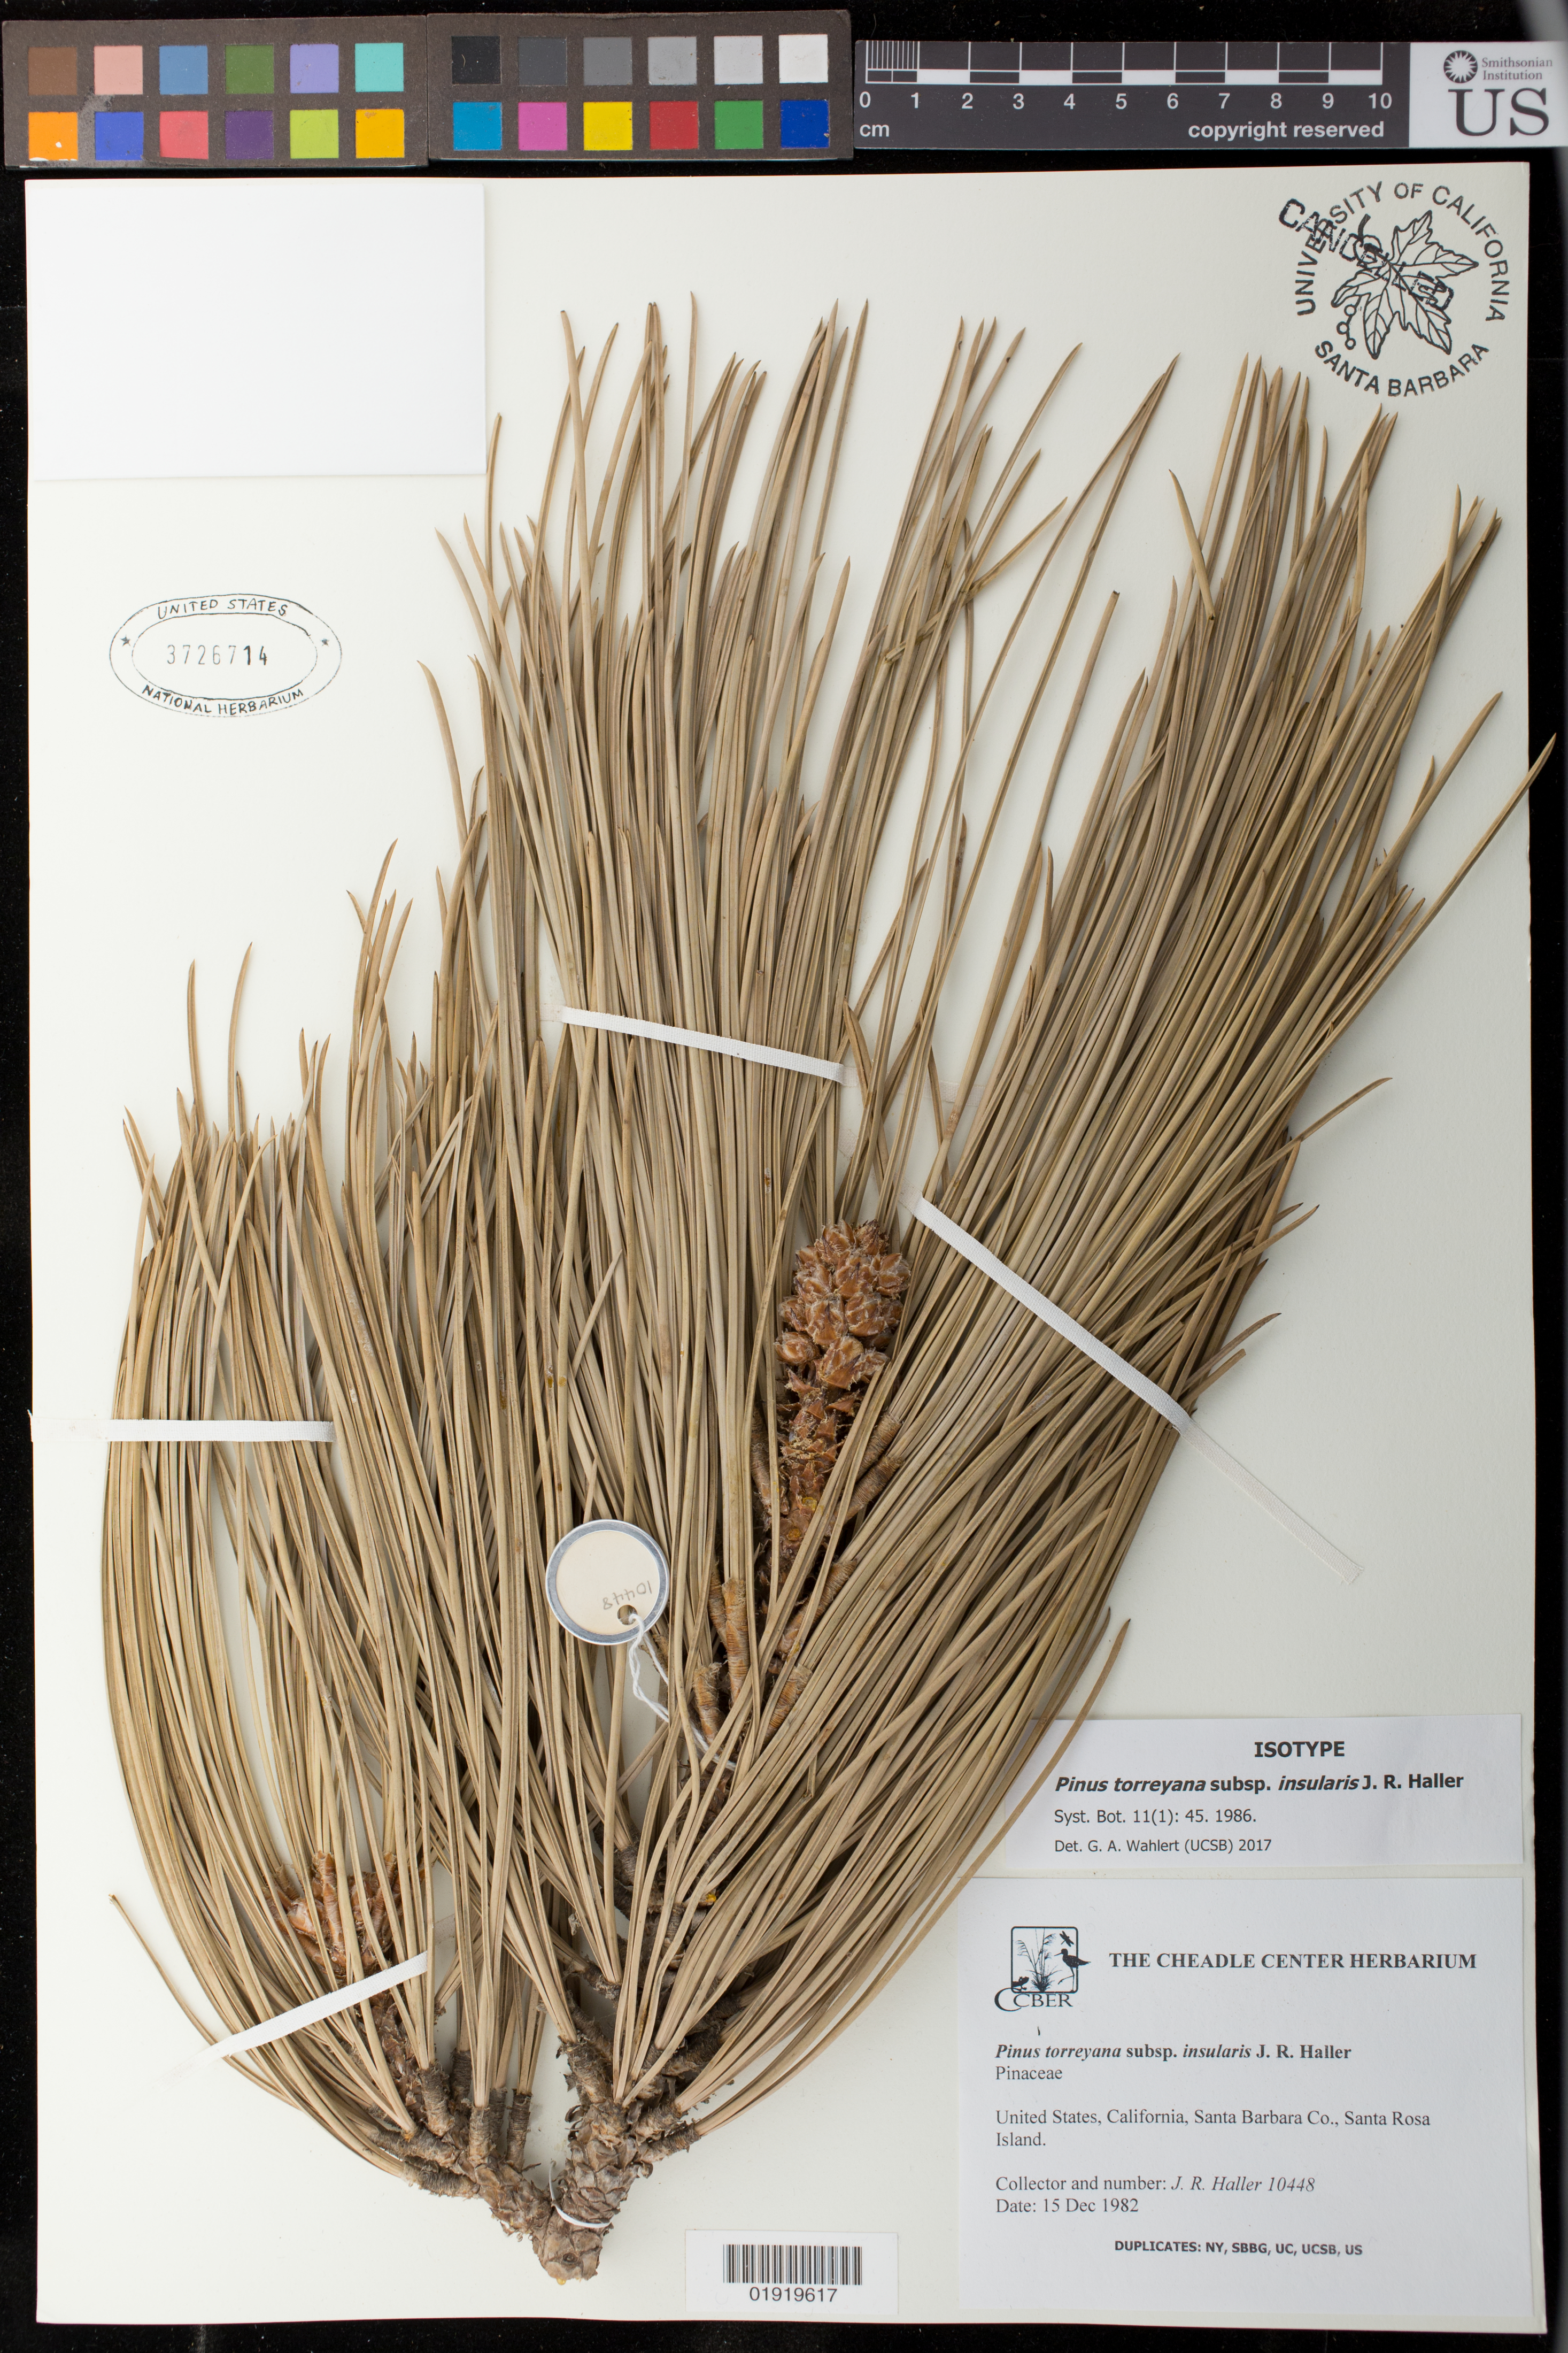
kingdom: Plantae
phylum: Tracheophyta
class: Pinopsida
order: Pinales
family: Pinaceae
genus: Pinus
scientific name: Pinus torreyana subsp. insularis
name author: J.R. Haller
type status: Isotype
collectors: J. R. Haller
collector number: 10448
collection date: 1982-12-15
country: United States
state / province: California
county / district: Santa Barbara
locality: Santa Barbara Co., Santa Rosa Island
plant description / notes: Specimen ex UCSB. [Silba (1990, Phytologia 68: 64) indicated having seen a US isotype, but no specimens received or inventoried at US until 2018]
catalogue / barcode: US 3726714